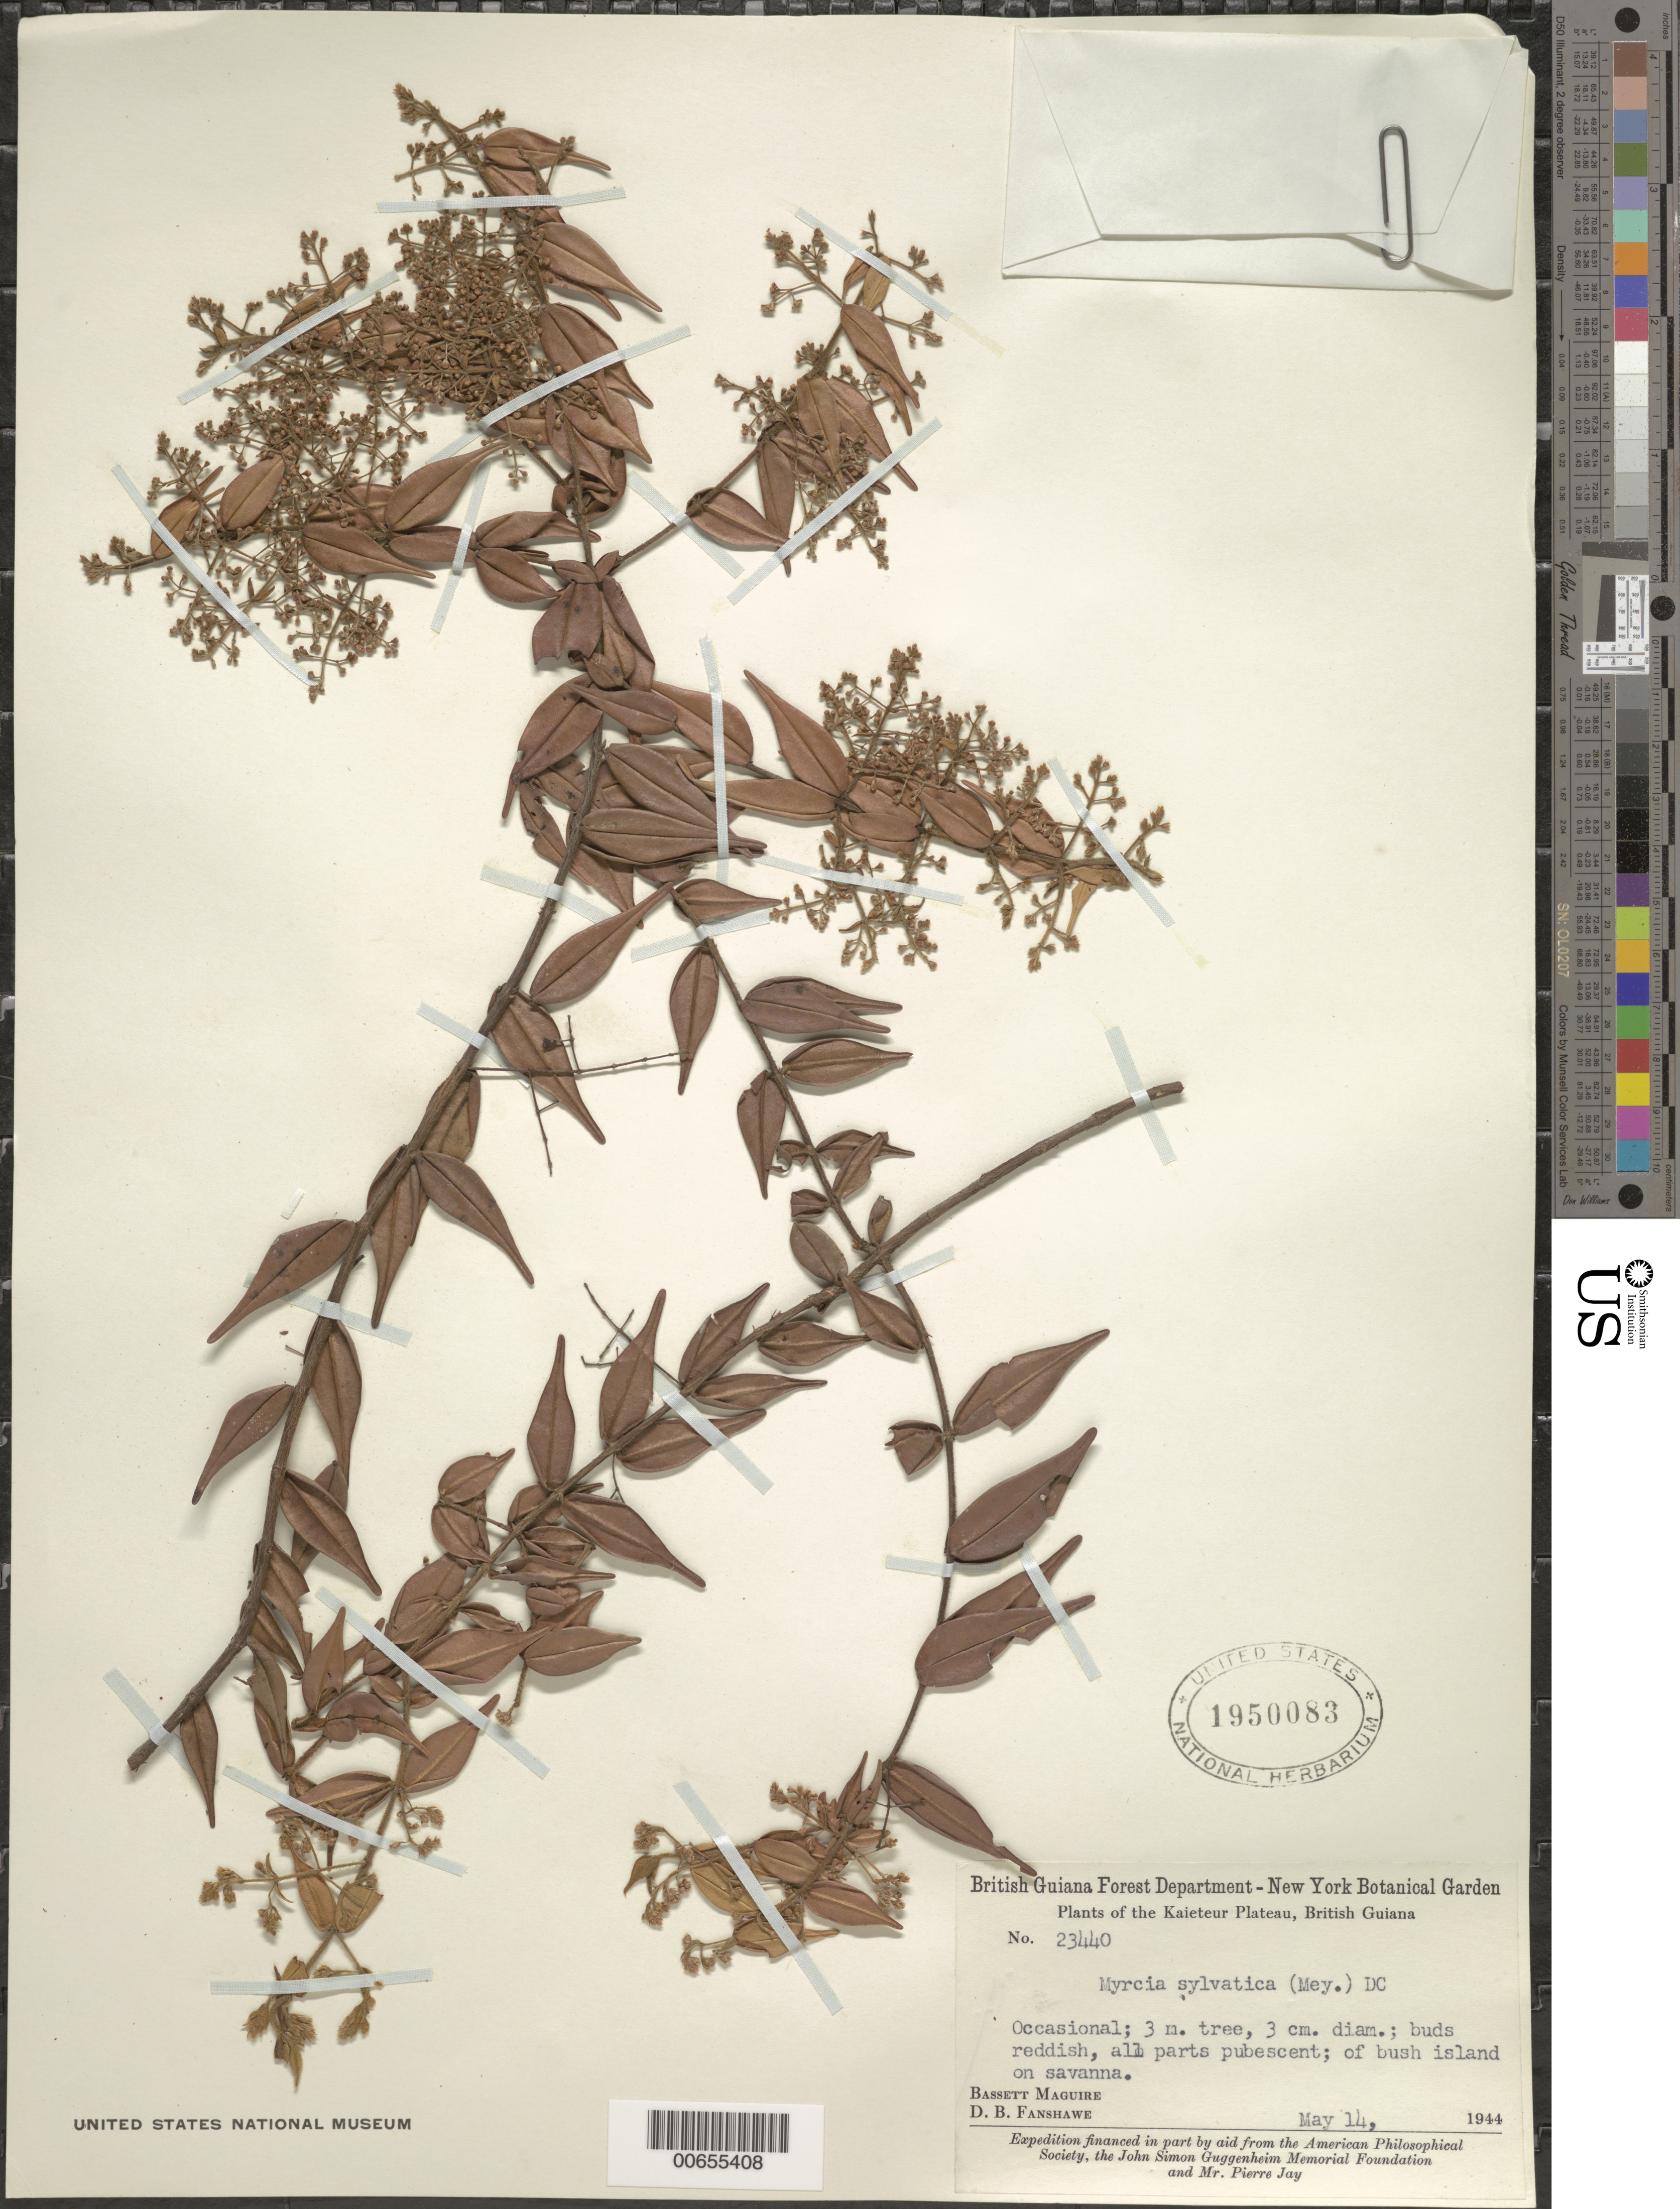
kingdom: Plantae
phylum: Tracheophyta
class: Magnoliopsida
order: Myrtales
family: Myrtaceae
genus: Myrcia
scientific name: Myrcia sylvatica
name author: (G. Mey.) DC.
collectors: B. Maguire & D. B. Fanshawe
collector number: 23440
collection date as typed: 14-May-44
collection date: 1944-05-14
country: Guyana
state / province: Potaro-Siparuni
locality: Kaieteur Plateau, Potaro River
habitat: Bush island on savanna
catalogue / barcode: US 1950083